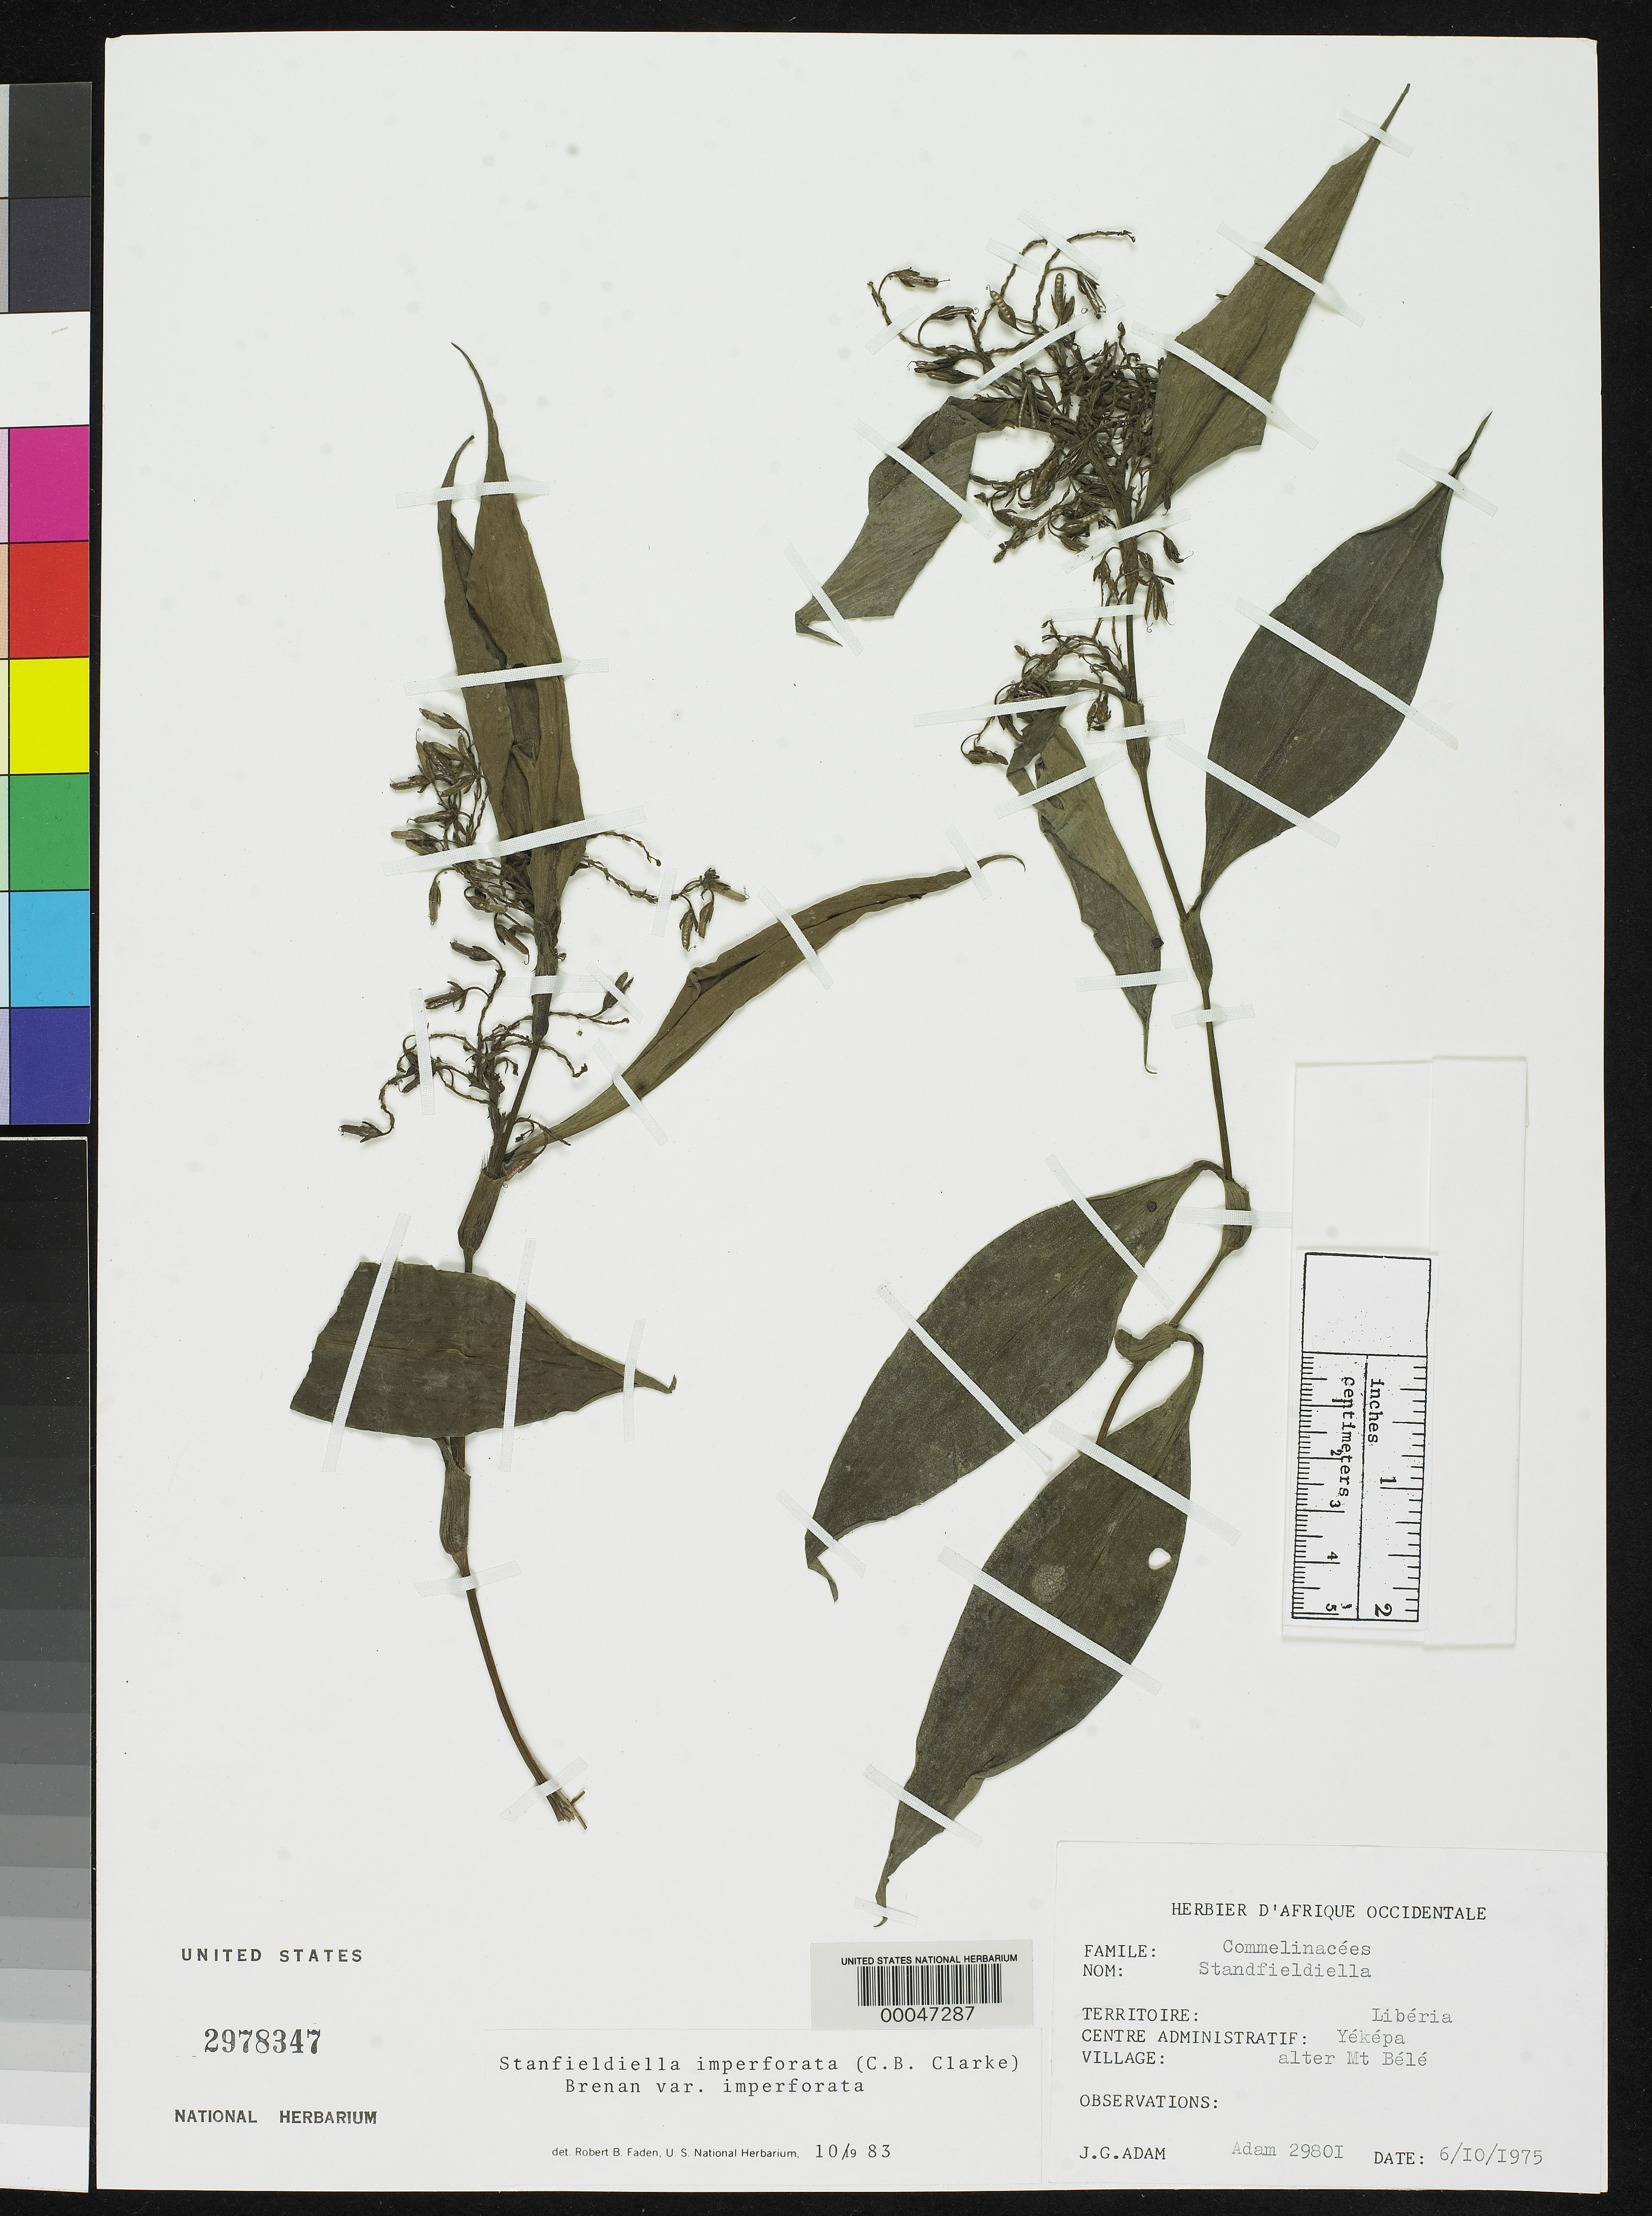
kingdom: Plantae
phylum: Tracheophyta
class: Liliopsida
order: Commelinales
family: Commelinaceae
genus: Stanfieldiella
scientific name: Stanfieldiella imperforata var. imperforata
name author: (C.B. Clarke) Brenan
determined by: Faden, Robert B., (US), Smithsonian Institution - National Museum of Natural History (UNITED STATES)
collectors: J. Adam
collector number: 29801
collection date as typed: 06 Oct 1975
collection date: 1975-10-06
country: Liberia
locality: Mt. Bele, Yekepa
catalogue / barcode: US 2978347